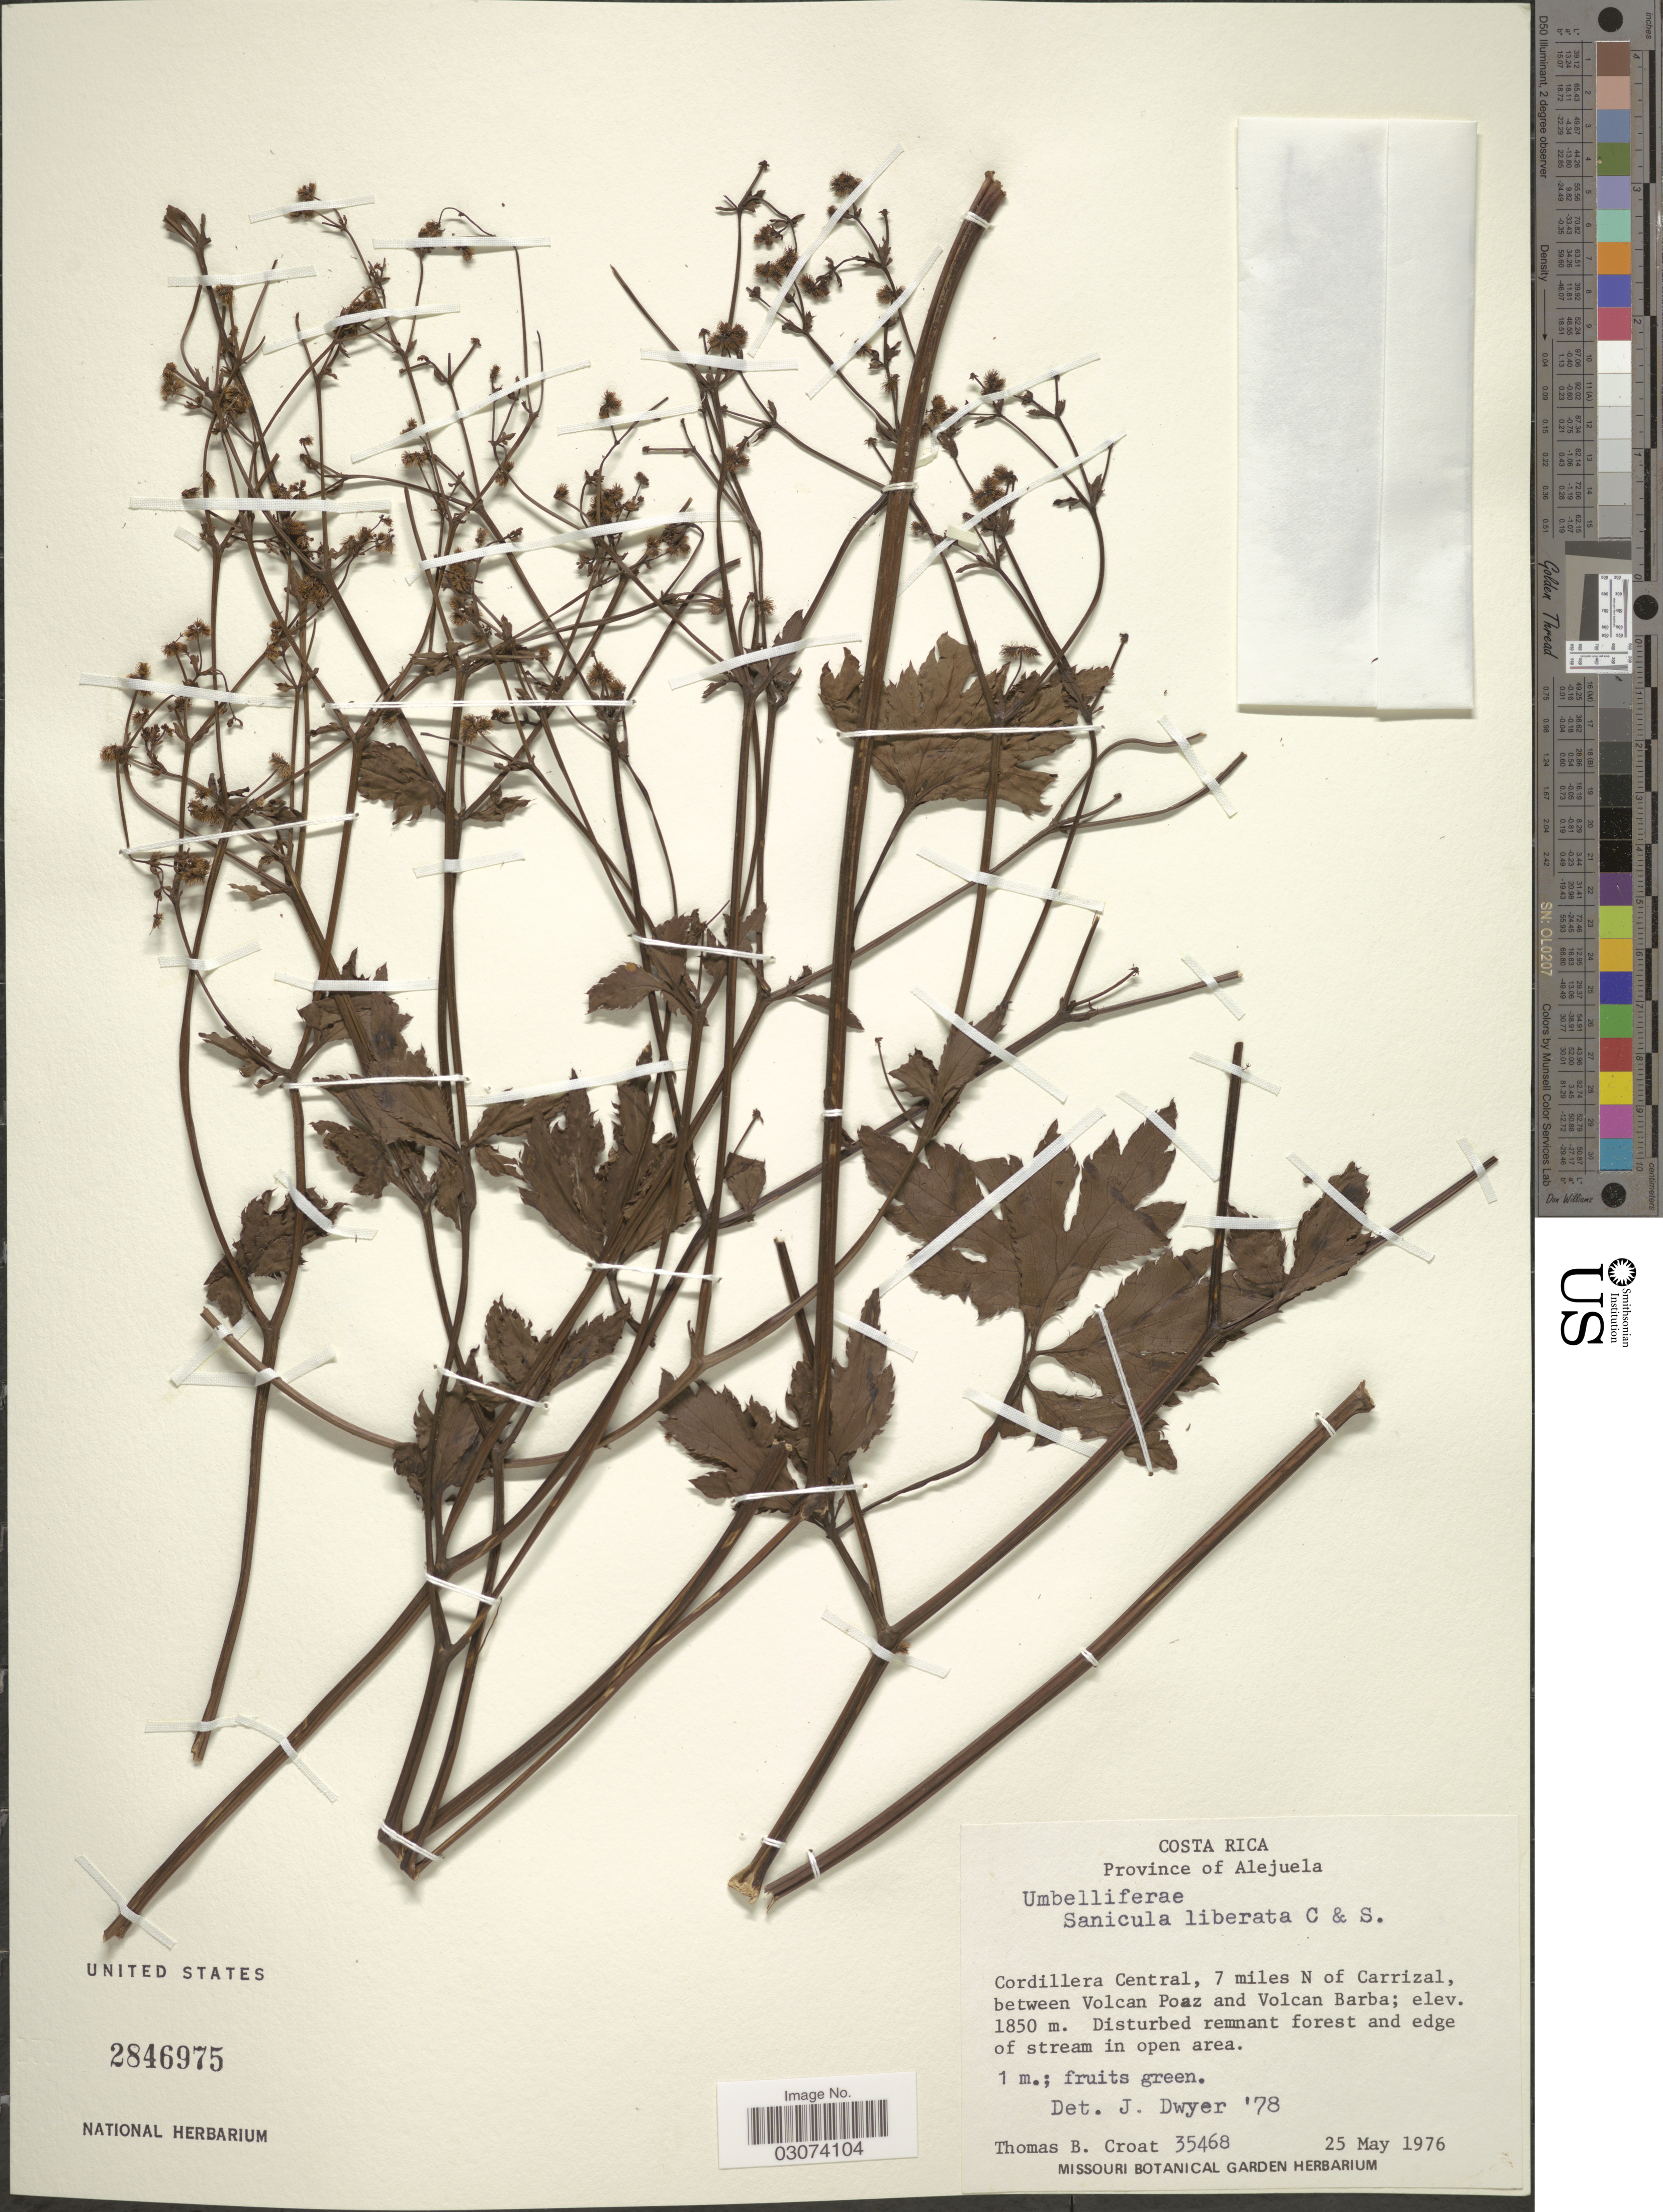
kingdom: Plantae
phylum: Tracheophyta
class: Magnoliopsida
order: Apiales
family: Apiaceae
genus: Sanicula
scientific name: Sanicula liberta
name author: Cham. & Schltdl.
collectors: T. B. Croat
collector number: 35468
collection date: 1976-05-25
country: Costa Rica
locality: Province of Alejuela. Cordillera Central, 7 miles N of Carrizal, between Volcan Poaz and Volcan Barba.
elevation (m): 1850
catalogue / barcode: US 2846975